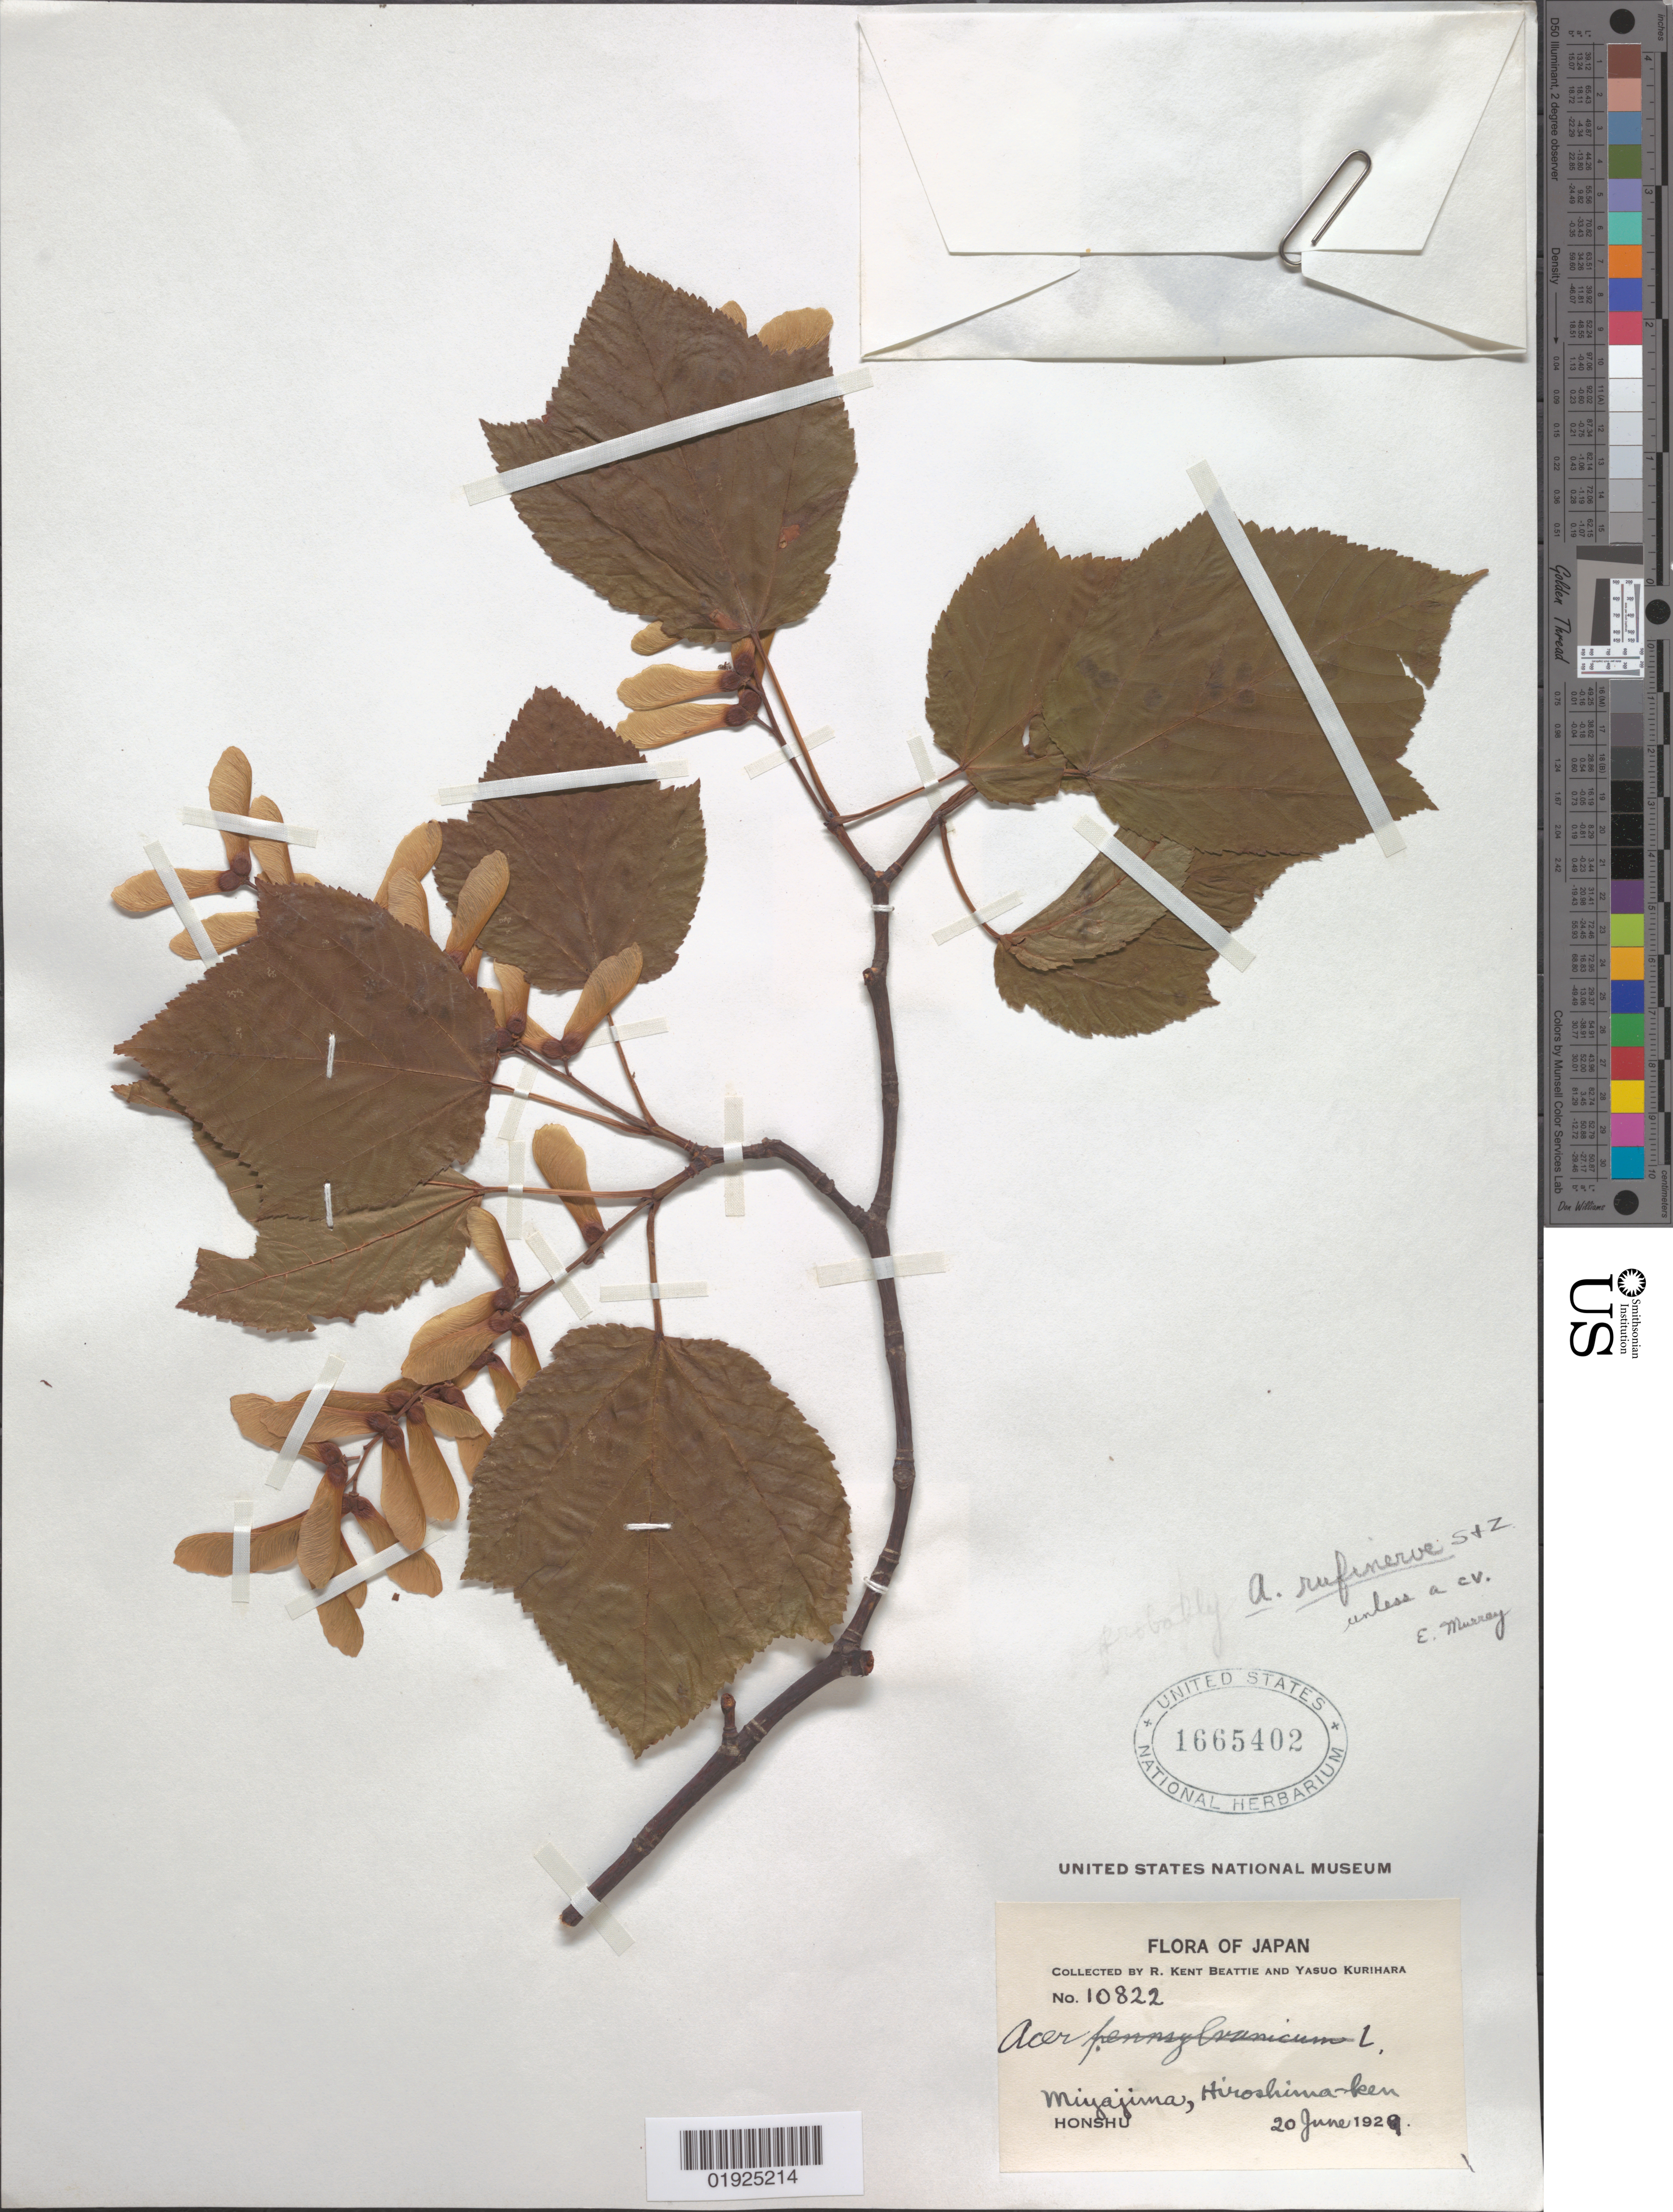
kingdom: Plantae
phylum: Tracheophyta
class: Magnoliopsida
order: Sapindales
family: Sapindaceae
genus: Acer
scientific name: Acer rufinerve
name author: Siebold & Zucc.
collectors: R. K. Beattie & Y. Kurihara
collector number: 10822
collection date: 1929-06-20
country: Japan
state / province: Hirosima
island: Itsukushima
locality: Miyajima Itsukushima], Hiroshima-ken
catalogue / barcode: US 1665402